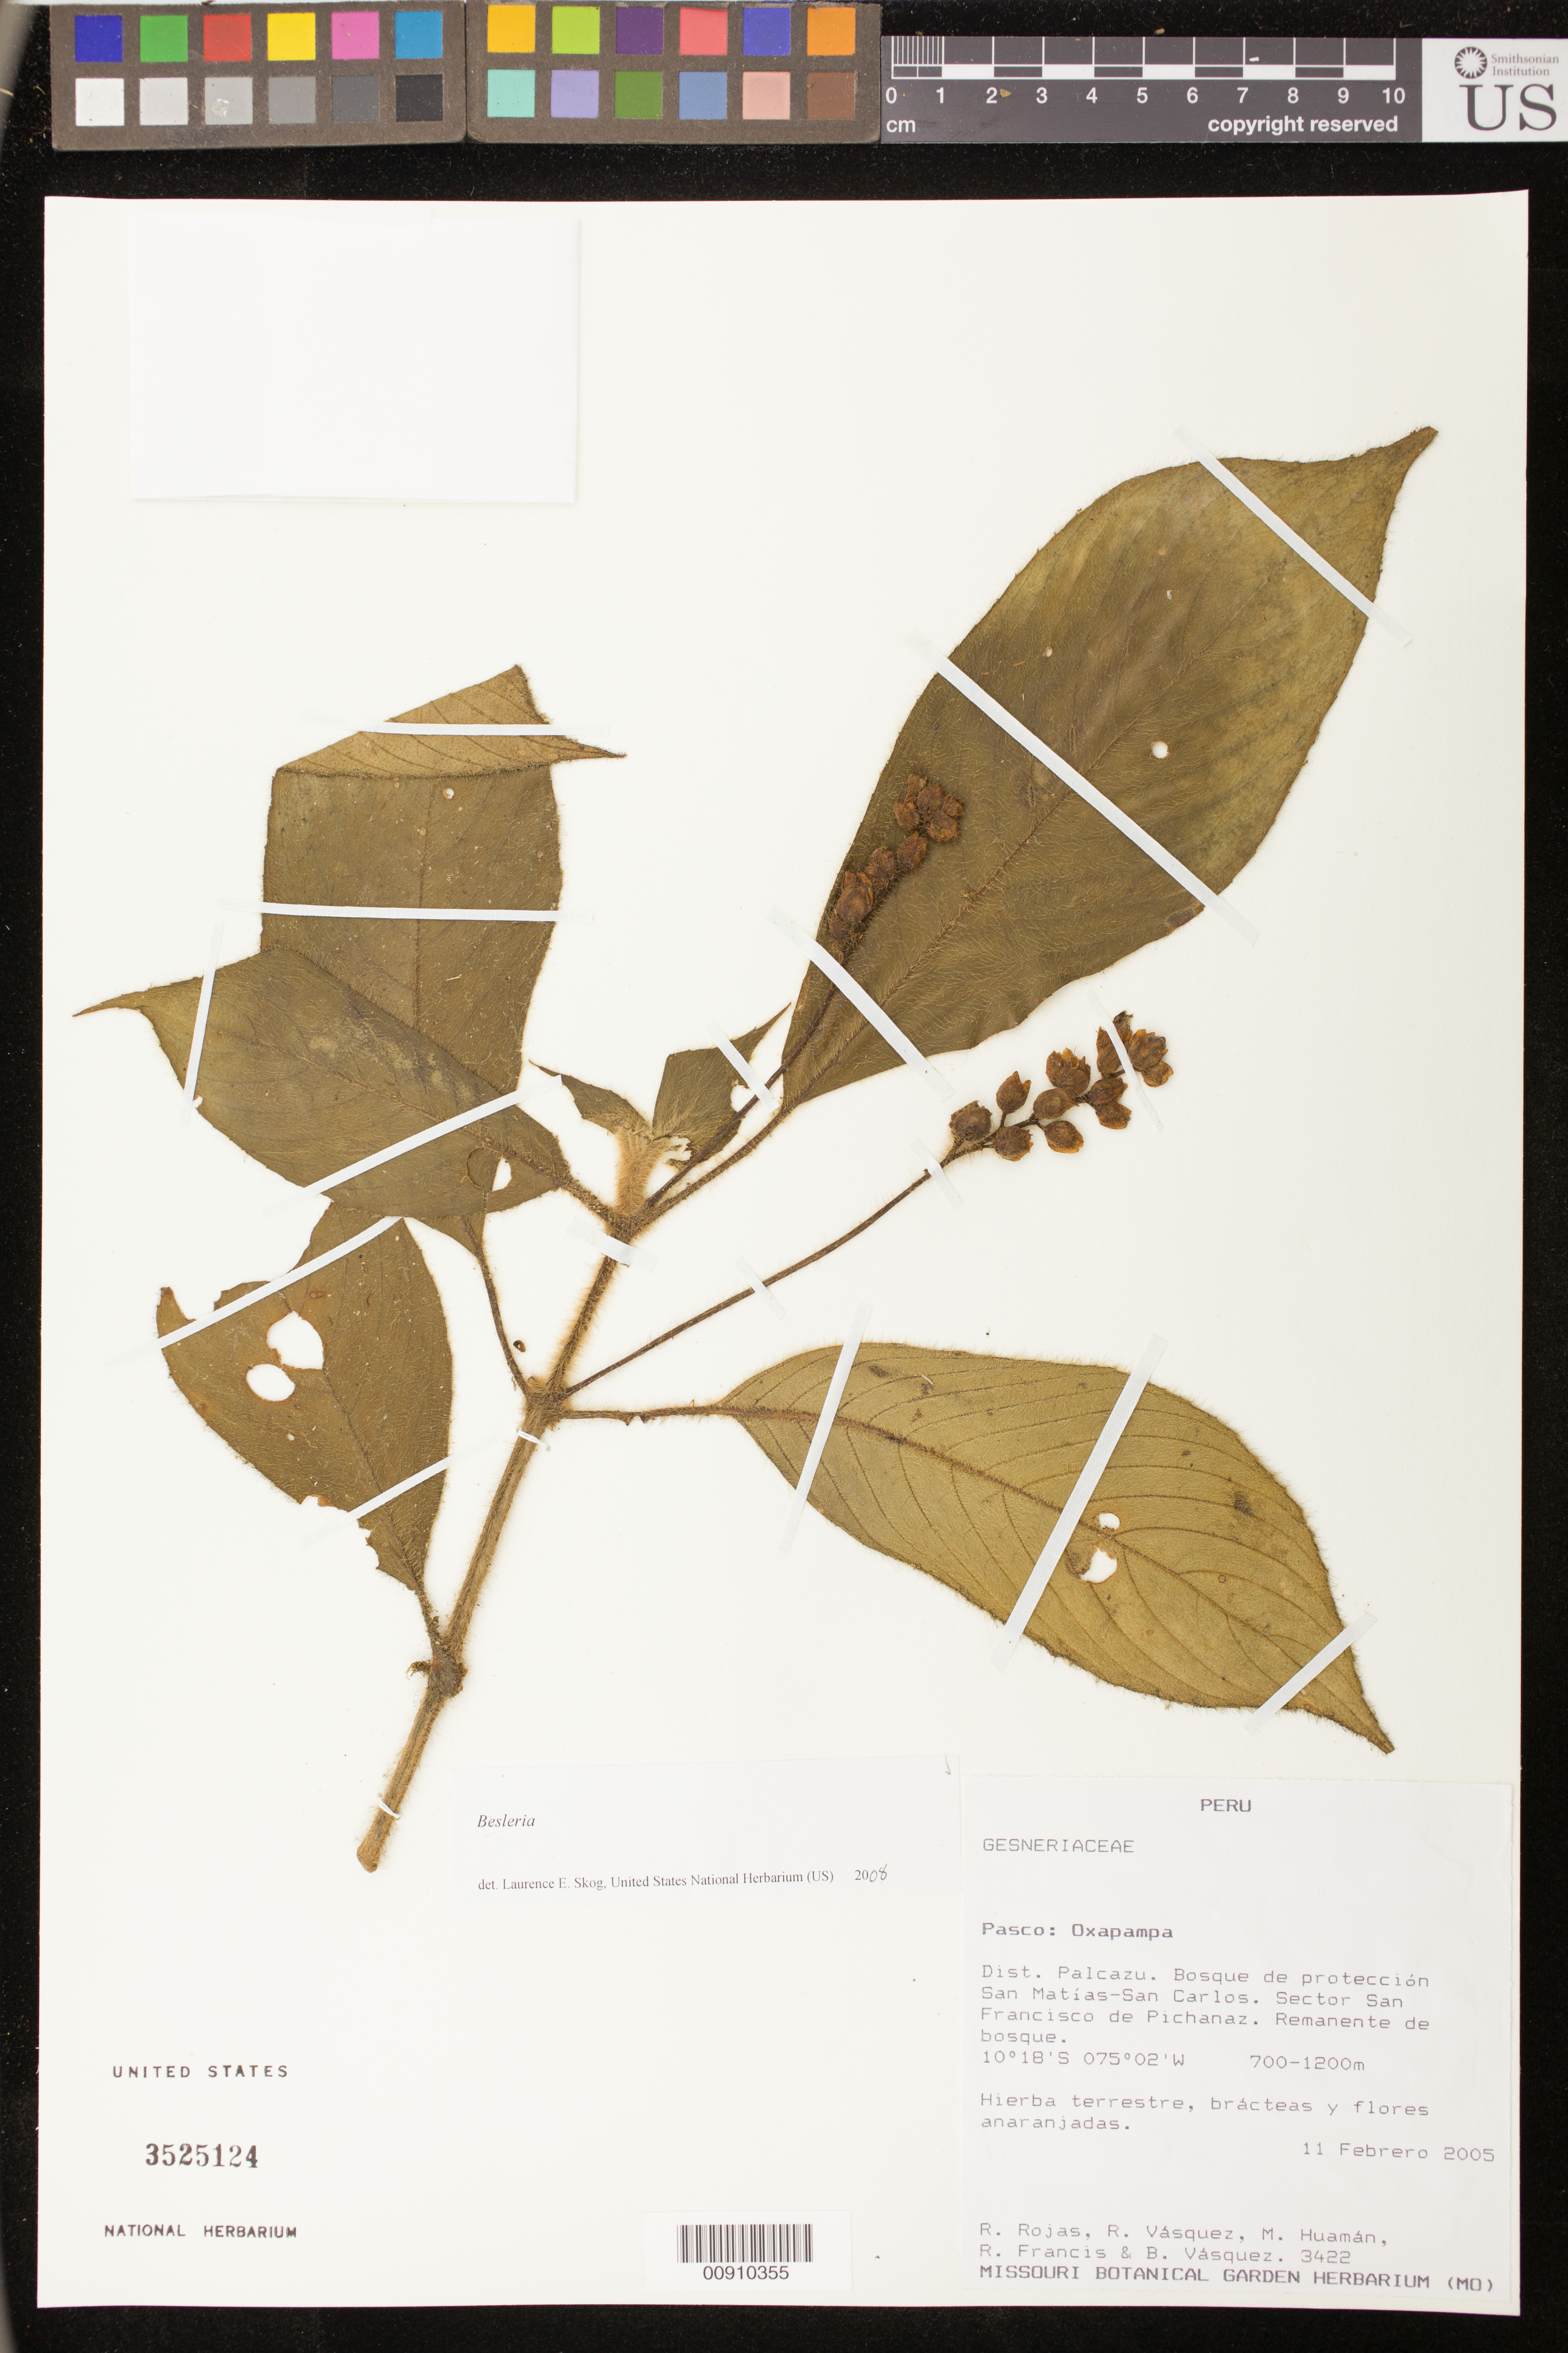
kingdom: Plantae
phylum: Tracheophyta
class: Magnoliopsida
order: Lamiales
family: Gesneriaceae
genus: Besleria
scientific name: Besleria sp.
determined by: Skog, Laurence E.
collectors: R. Rojas & et al.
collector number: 3422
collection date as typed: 11 Feb 2005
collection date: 2005-02-11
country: Peru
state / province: Pasco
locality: Pasco: Oxapampa. Dist. Palcazu. Bosque de protección San Matías-San Carlos. Sector San Francisco de Pichanaz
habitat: Remanente de bosque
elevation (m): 700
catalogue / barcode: US 3525124